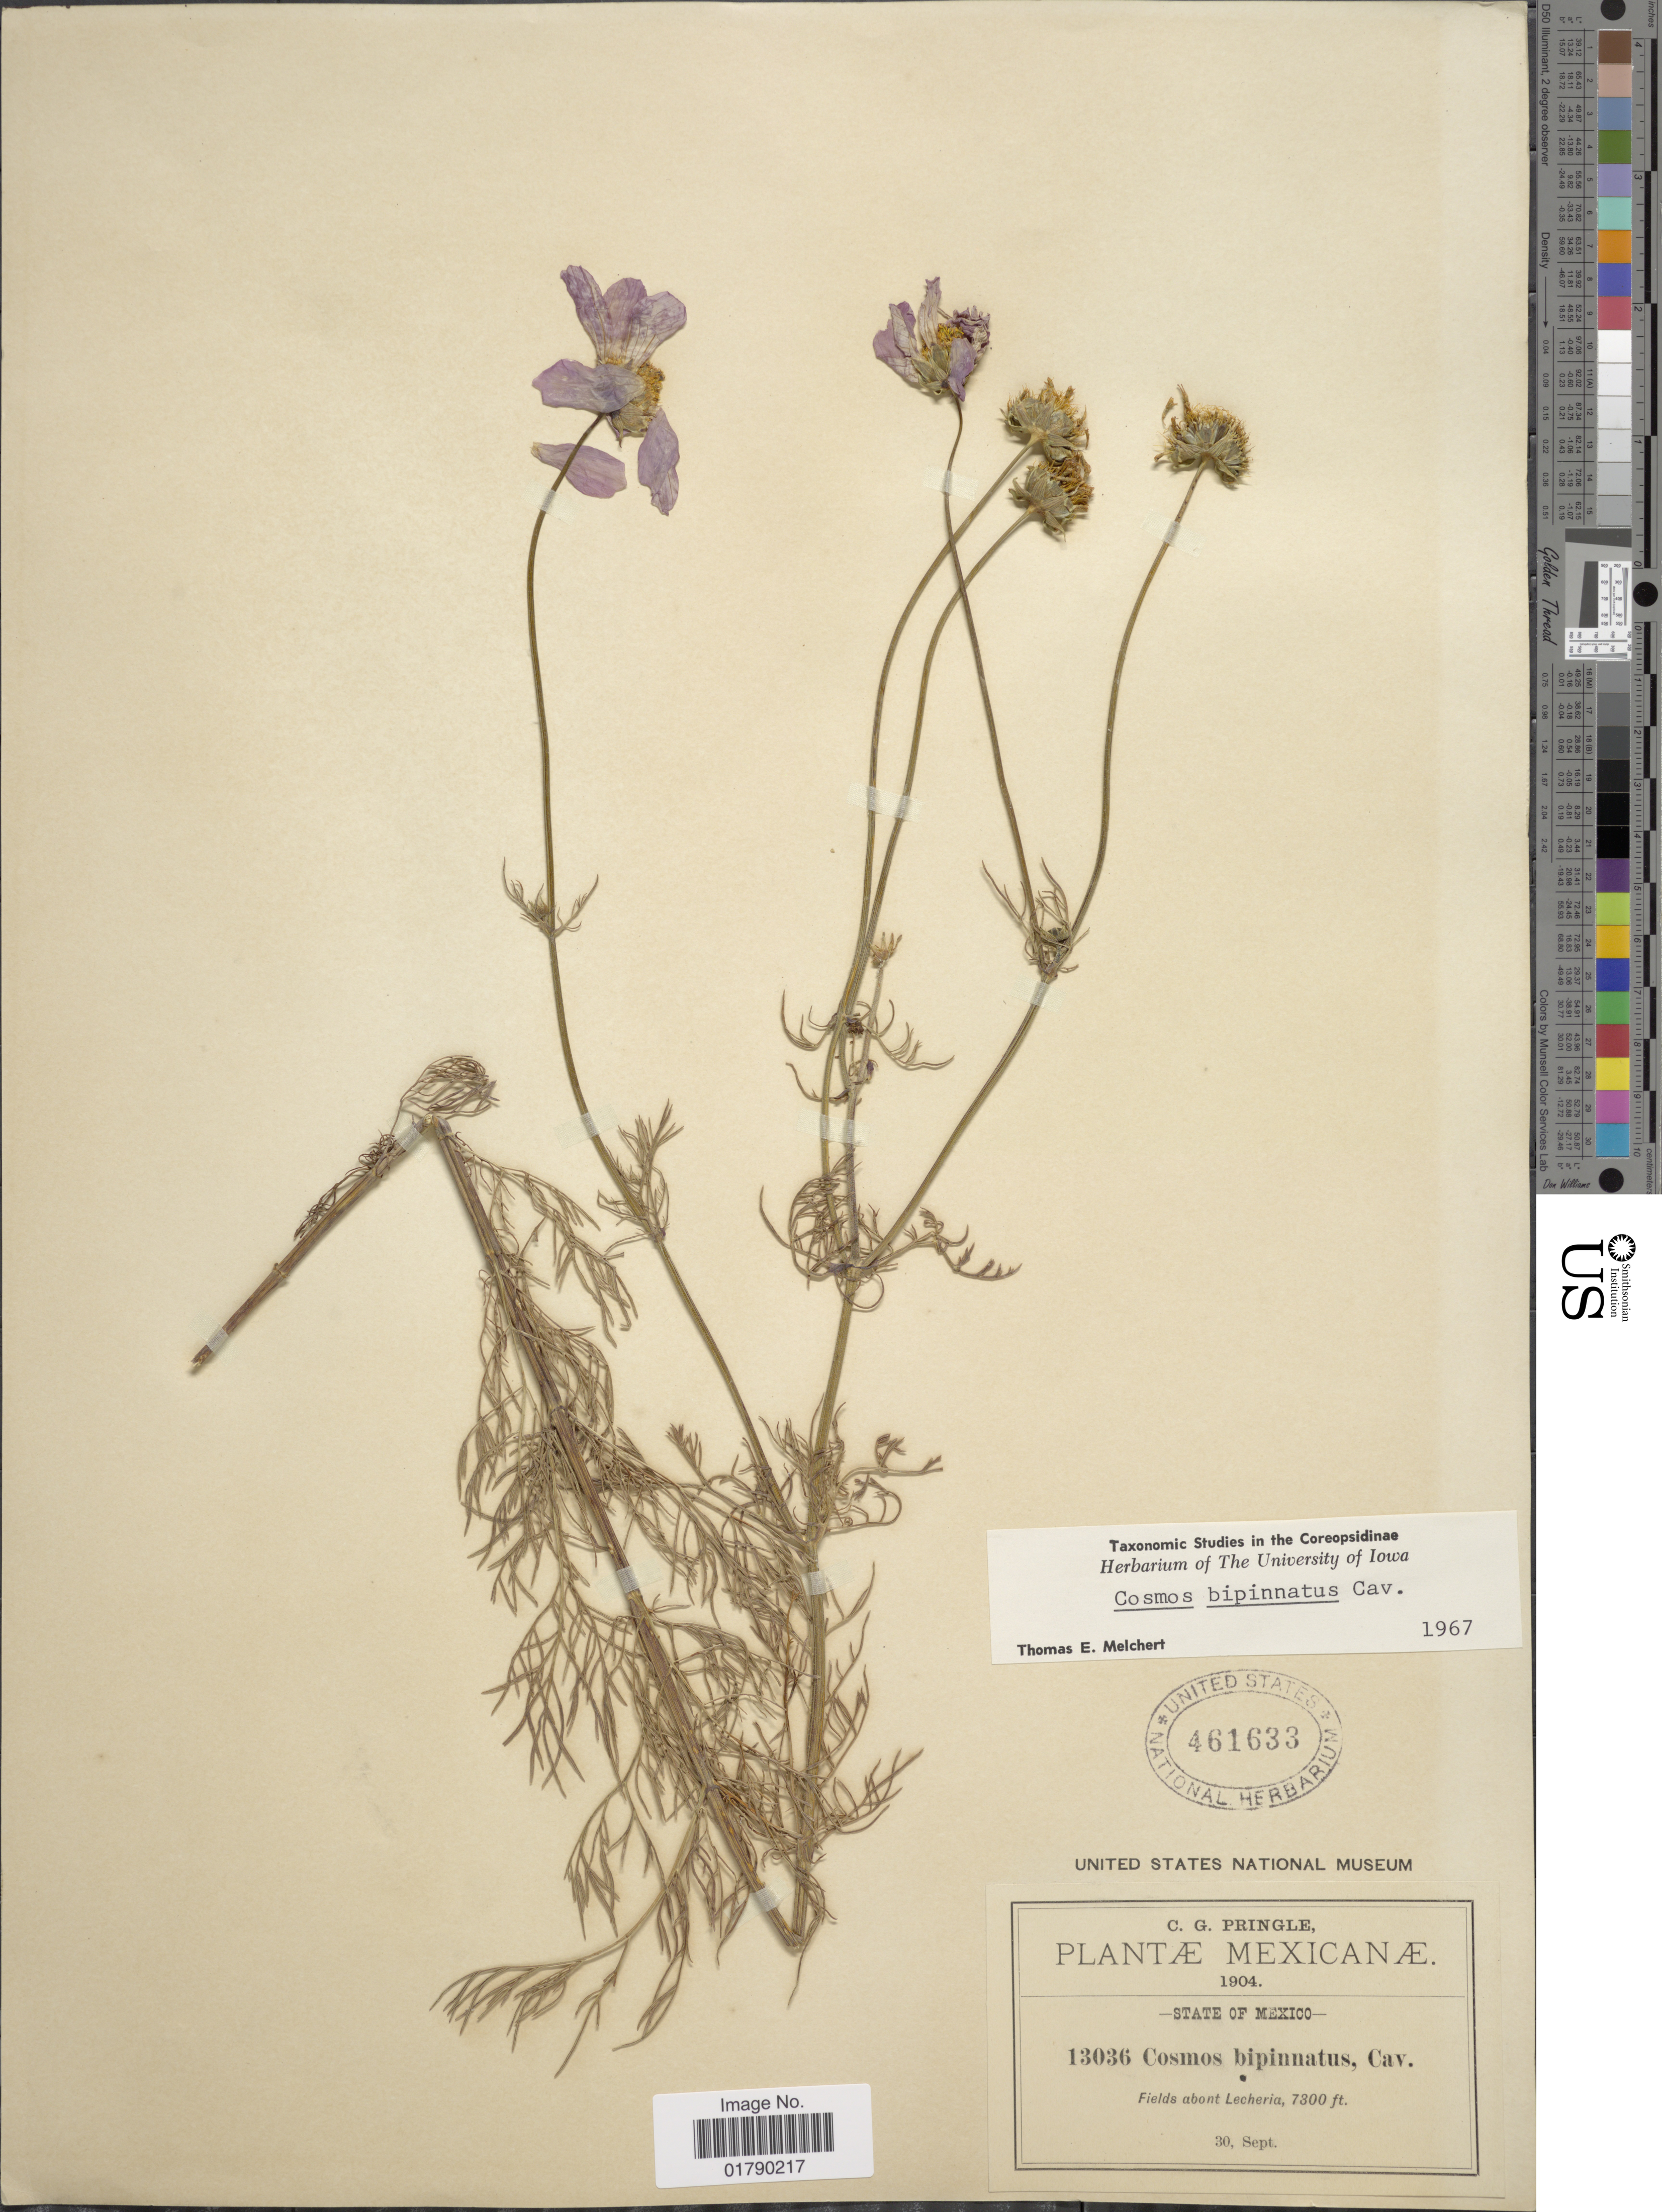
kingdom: Plantae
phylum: Tracheophyta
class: Magnoliopsida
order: Asterales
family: Asteraceae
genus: Cosmos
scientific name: Cosmos bipinnatus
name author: Cav.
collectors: C. G. Pringle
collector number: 13036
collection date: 1904-09-30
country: Mexico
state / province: México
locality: Fields about Lecheria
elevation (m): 2225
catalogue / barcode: US 461633